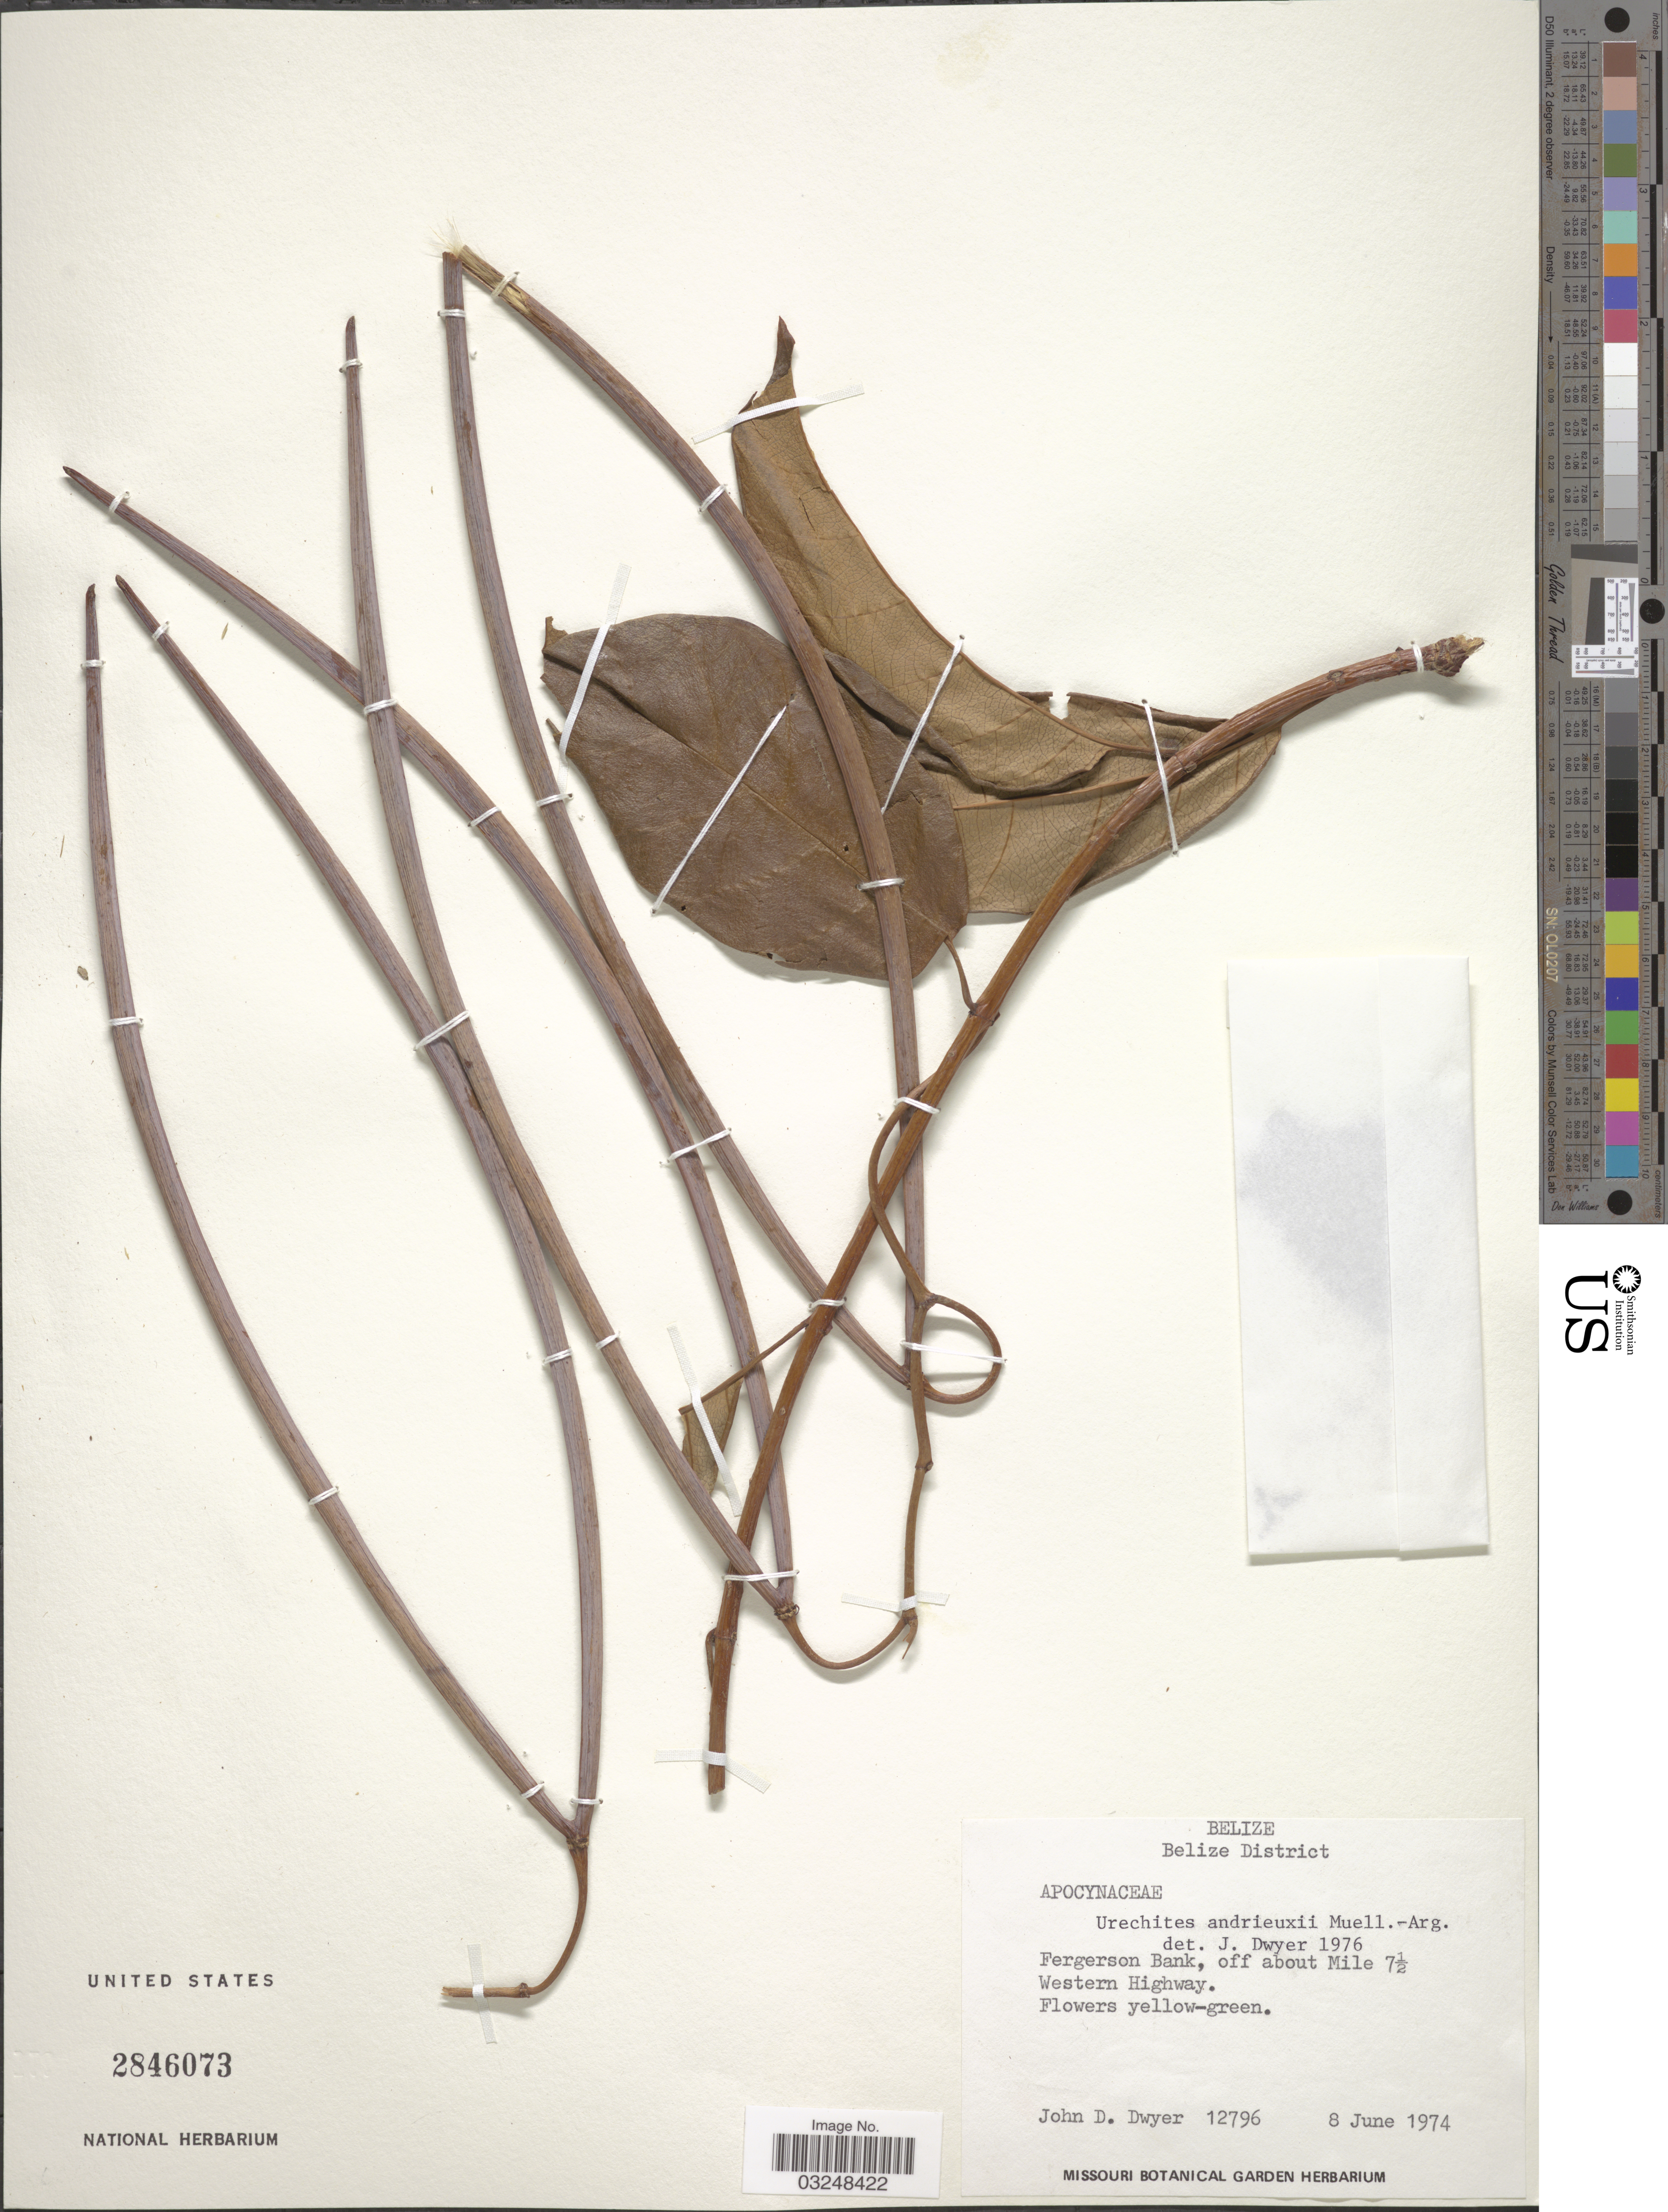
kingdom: Plantae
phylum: Tracheophyta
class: Magnoliopsida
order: Gentianales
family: Apocynaceae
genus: Urechites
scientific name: Urechites andrieuxii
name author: Müll. Arg.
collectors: J. D. Dwyer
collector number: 12796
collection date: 1974-06-08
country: Belize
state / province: Belize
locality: Belize District, Fergerson Bank, off about Mile 7½, Western Highway.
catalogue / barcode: US 2846073